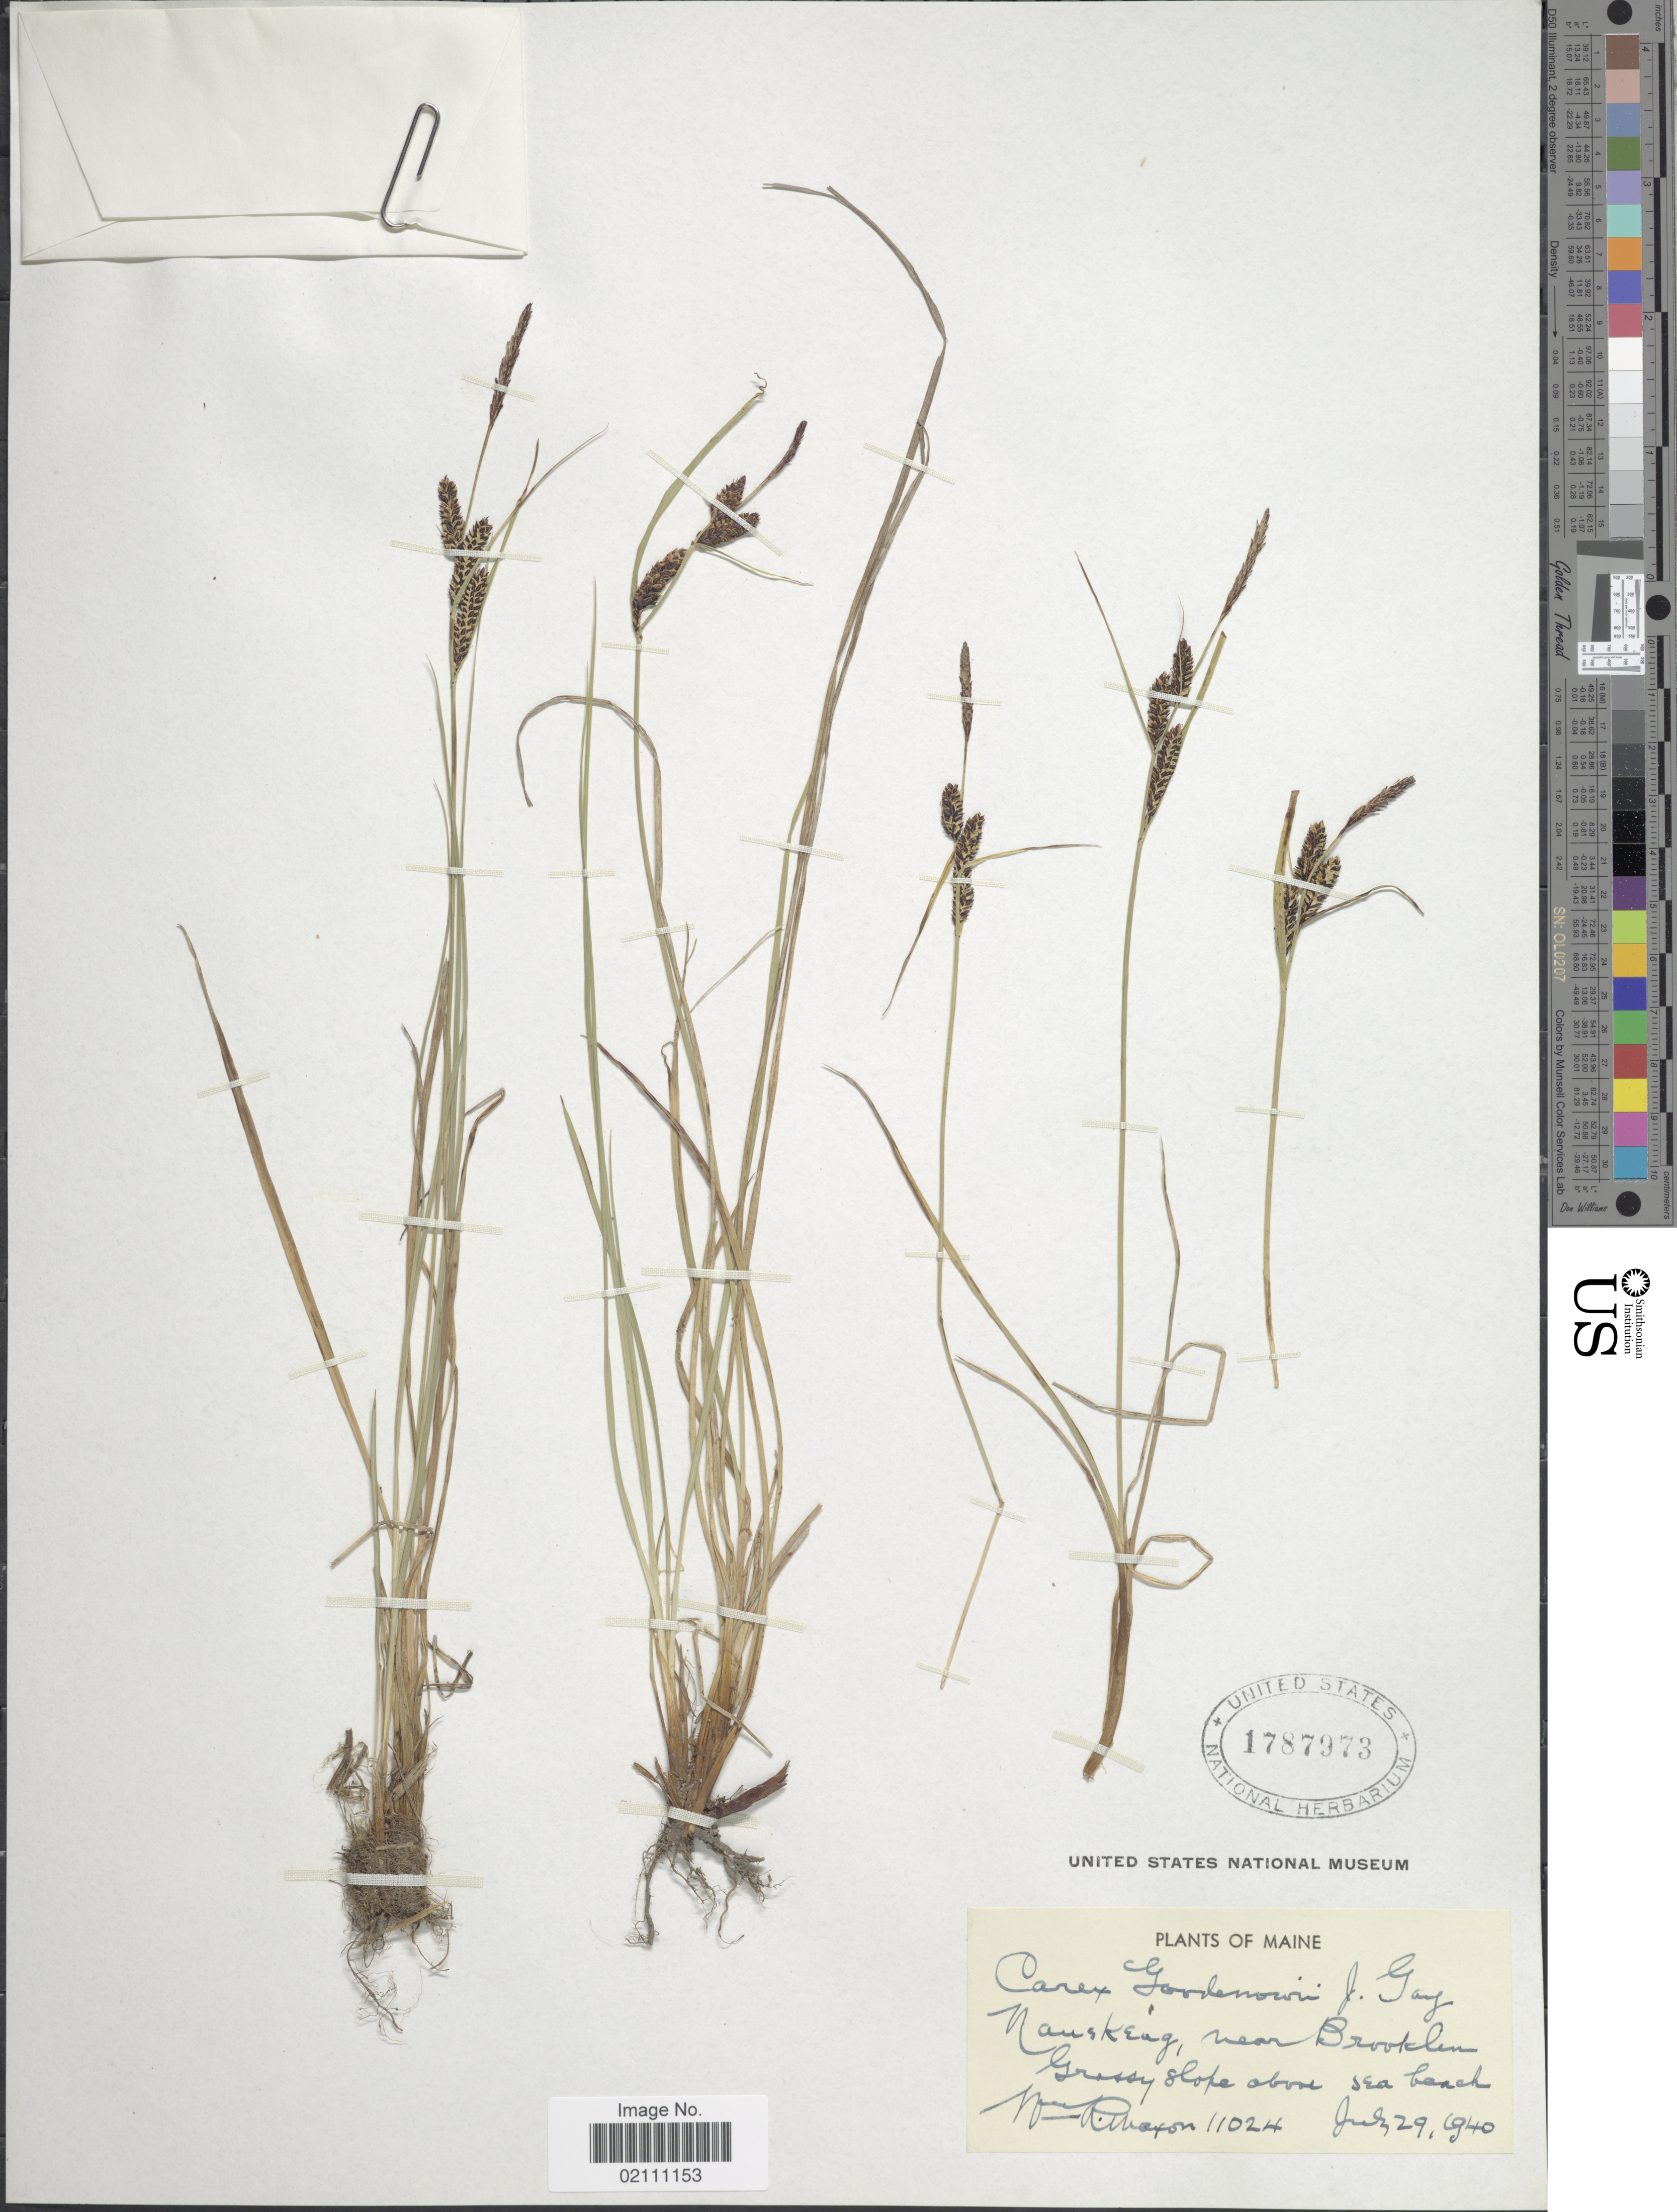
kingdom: Plantae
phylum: Tracheophyta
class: Liliopsida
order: Poales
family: Cyperaceae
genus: Carex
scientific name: Carex nigra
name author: (L.) Reichard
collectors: W. R. Maxon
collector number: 11024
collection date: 1940-07-29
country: United States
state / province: Maine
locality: Nauskeug, near Brooklen, Grassy slope above sea beach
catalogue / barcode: US 1787973